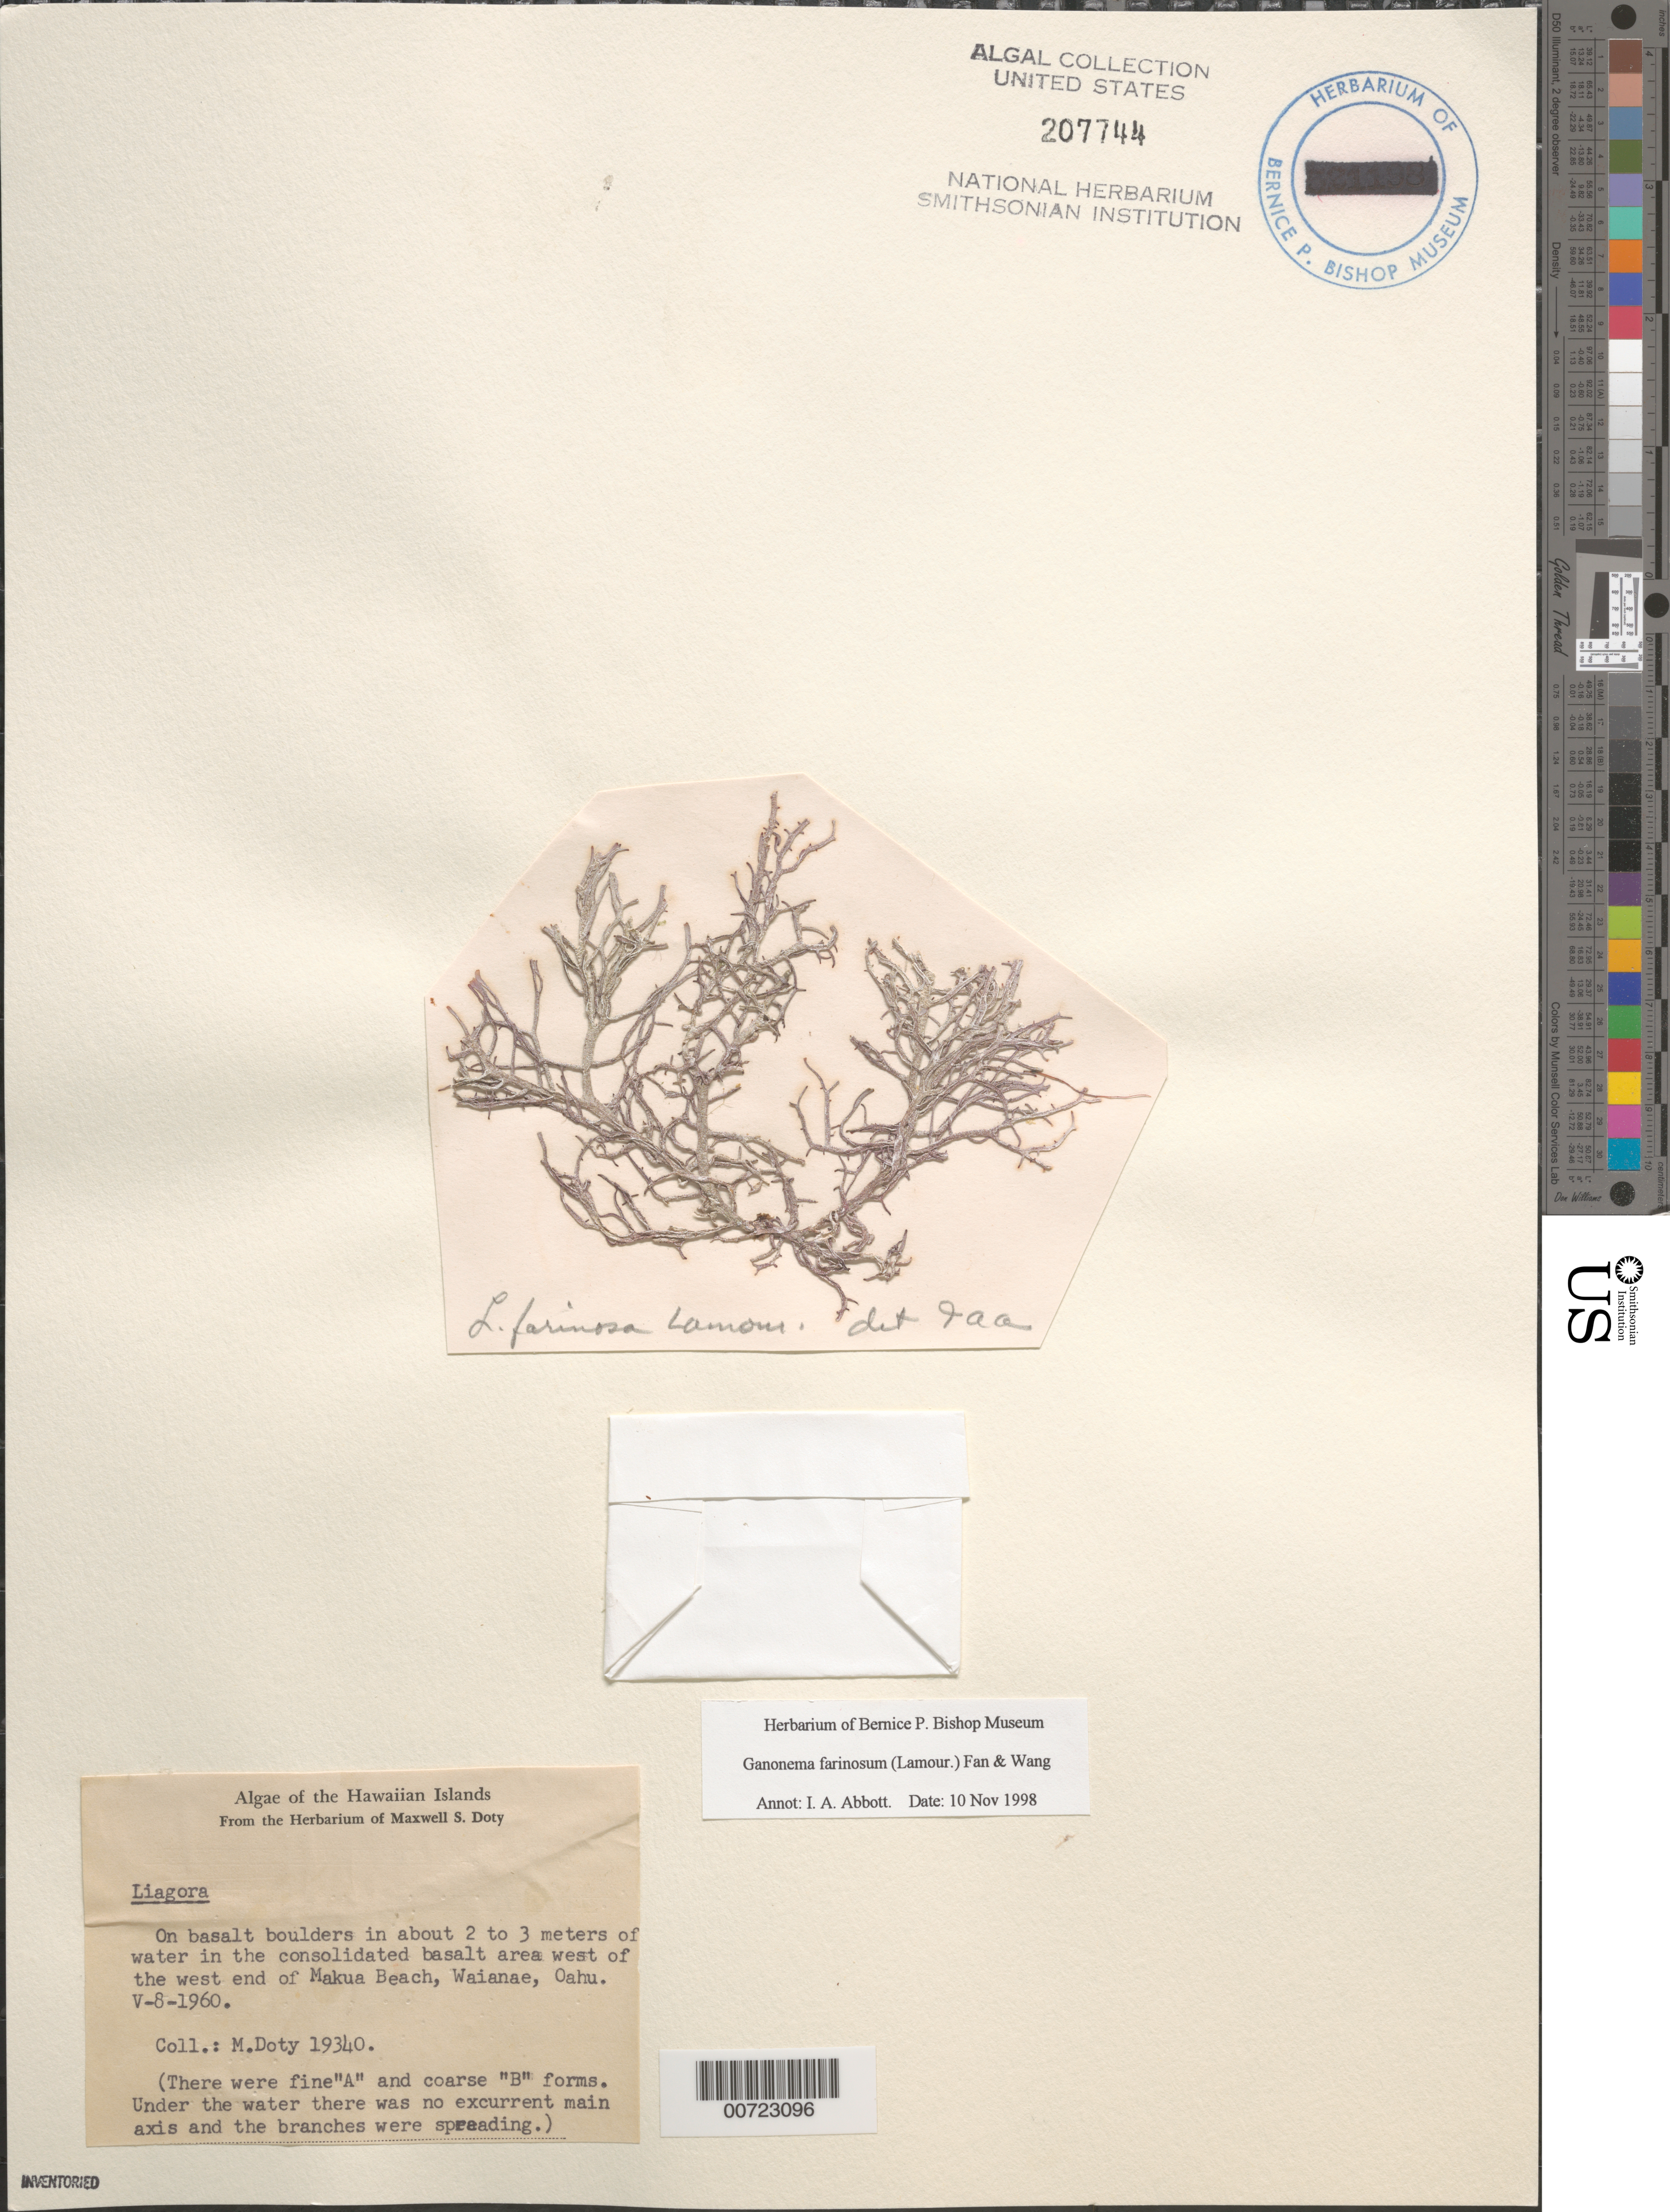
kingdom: Plantae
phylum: Rhodophyta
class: Florideophyceae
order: Nemaliales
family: Liagoraceae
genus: Ganonema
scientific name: Ganonema farinosum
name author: (J.V.Lamouroux) K.C. Fan & Yung C. Wang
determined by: Abbott, Isabella A.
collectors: M. S. Doty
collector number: MSD 19340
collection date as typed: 08 May 1960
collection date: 1960-05-08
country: United States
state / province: Hawaii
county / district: Honolulu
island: Oahu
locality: Waianae, west of west end of Makua Beach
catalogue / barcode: US 207744